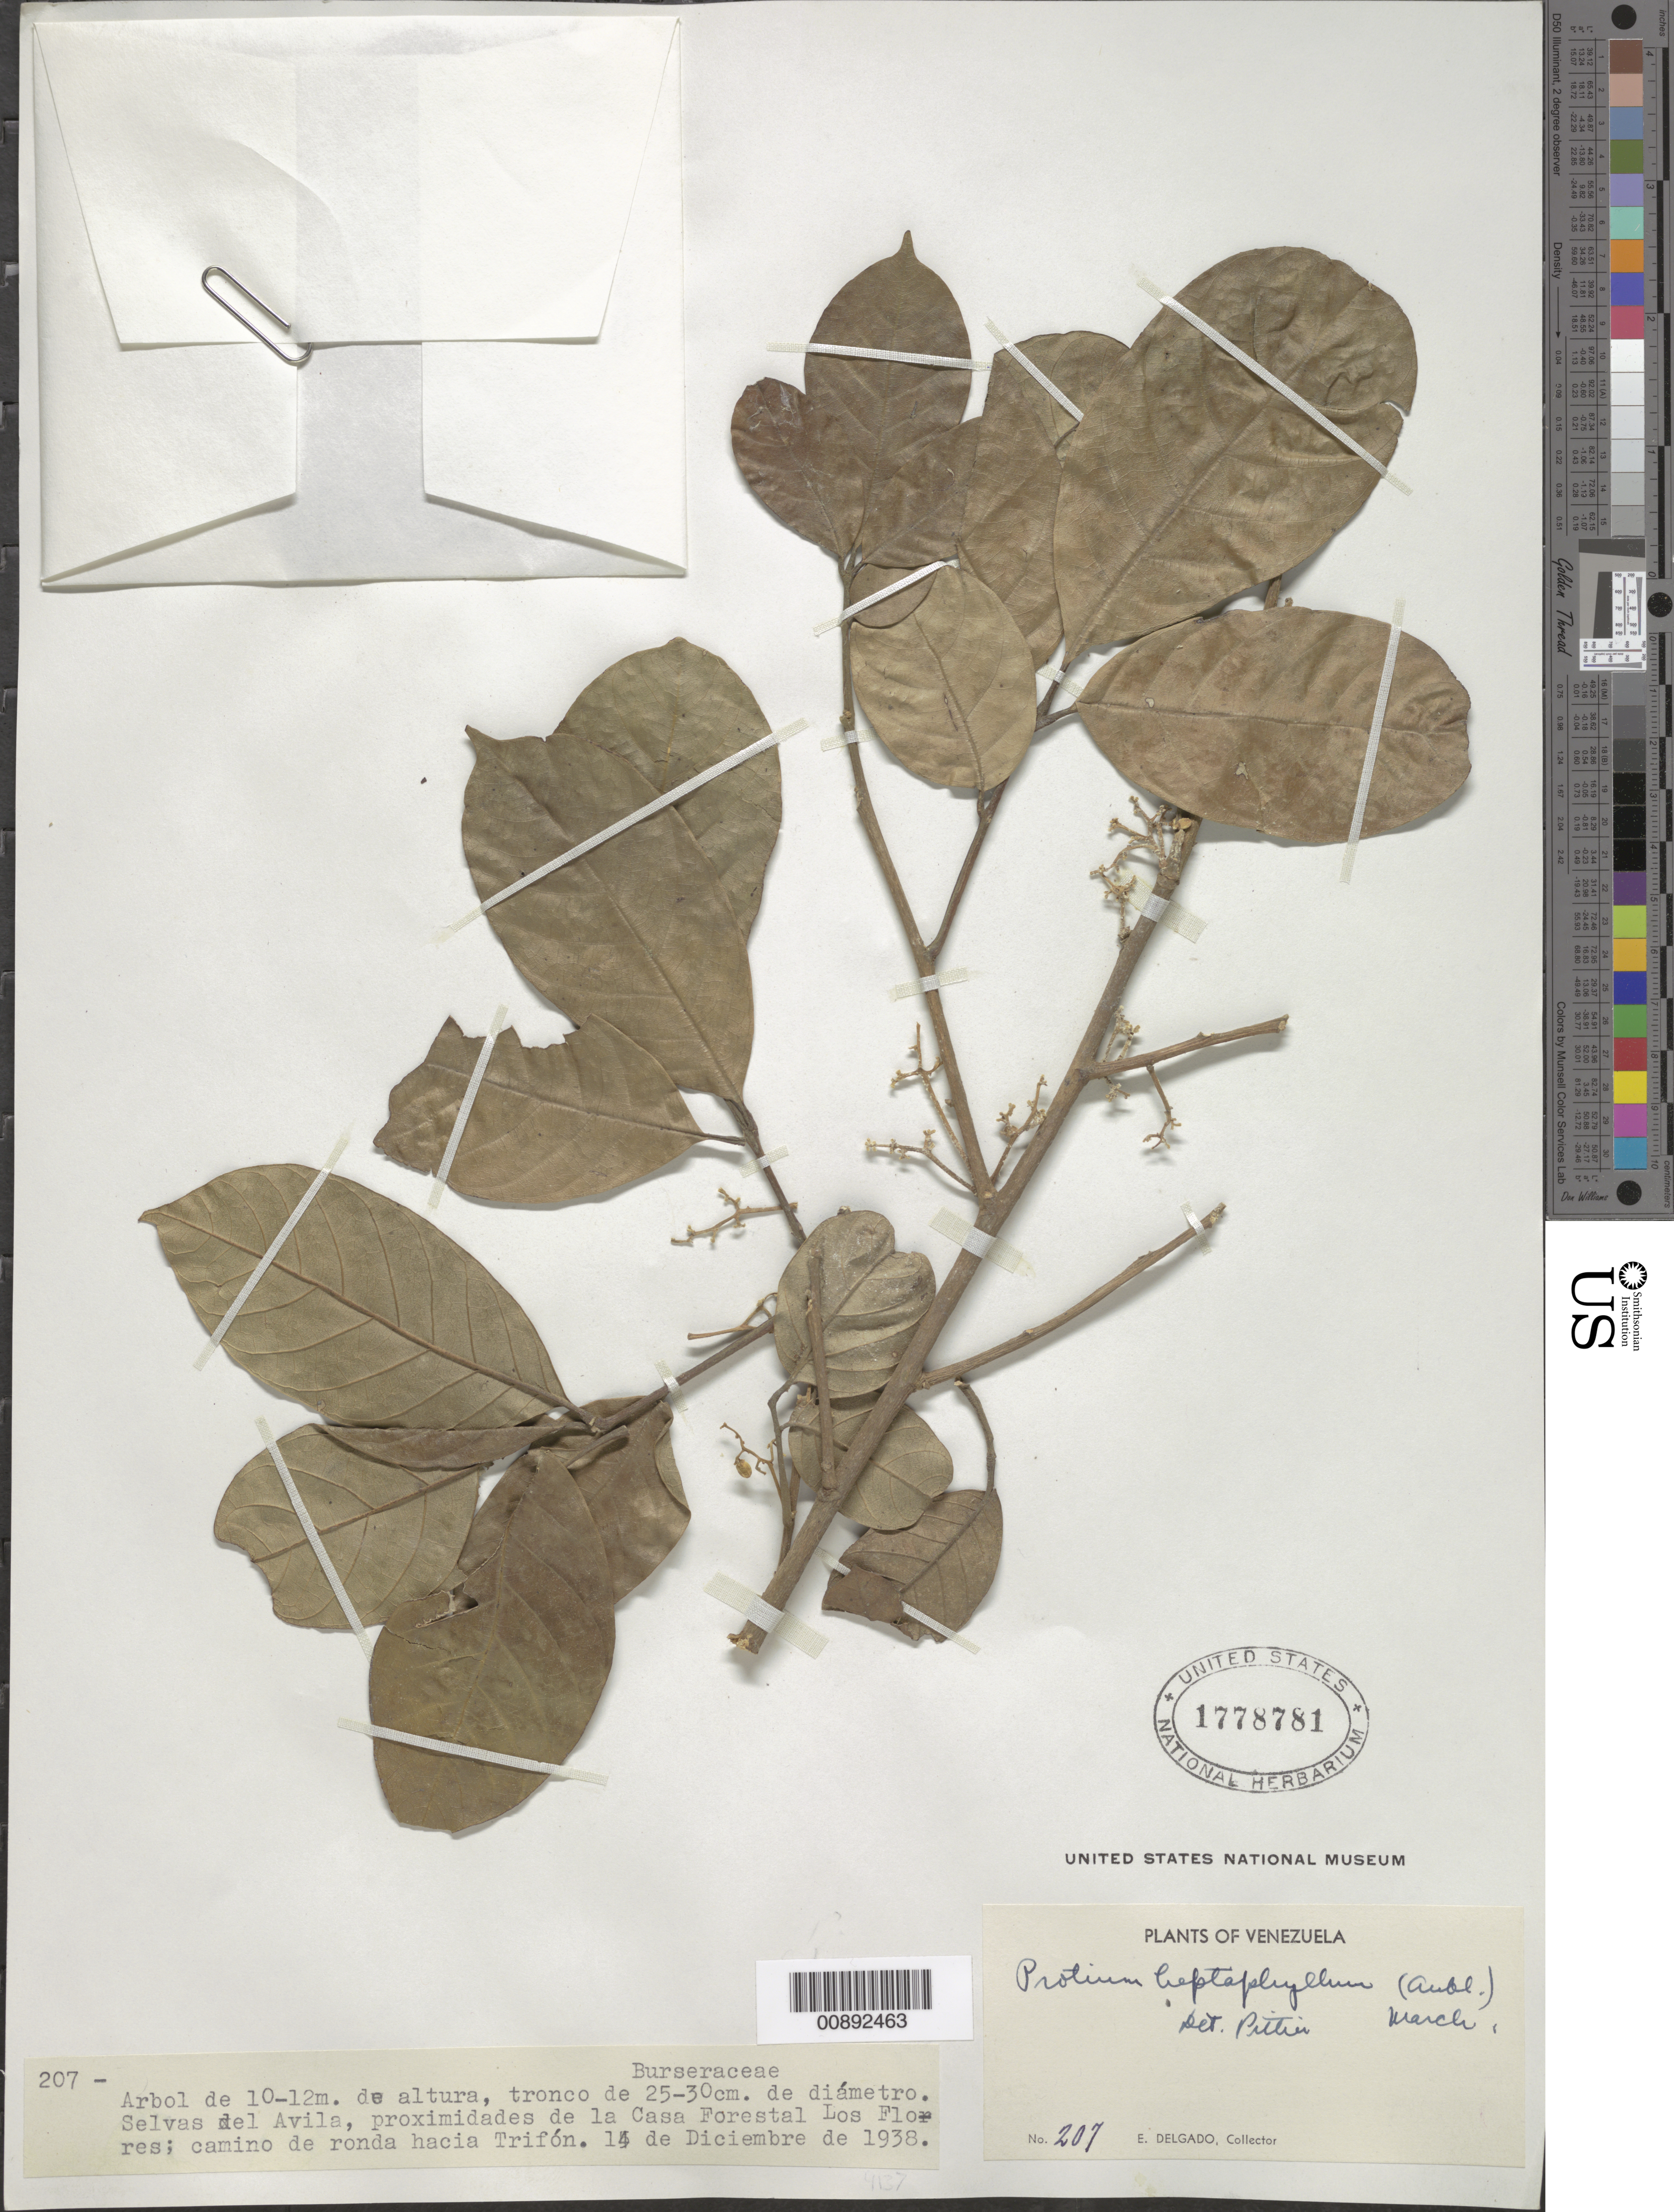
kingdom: Plantae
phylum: Tracheophyta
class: Magnoliopsida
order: Sapindales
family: Burseraceae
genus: Protium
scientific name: Protium heptaphyllum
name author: (Aubl.) Marchand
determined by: Pittier, Henri F.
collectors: E. Delgado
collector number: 207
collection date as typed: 14-Dec-38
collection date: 1938-12-14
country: Venezuela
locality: Selvas del Avila, proximidades de la Casa Forestal Los Flores; camino rondo hacia Trifon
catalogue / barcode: US 1778781